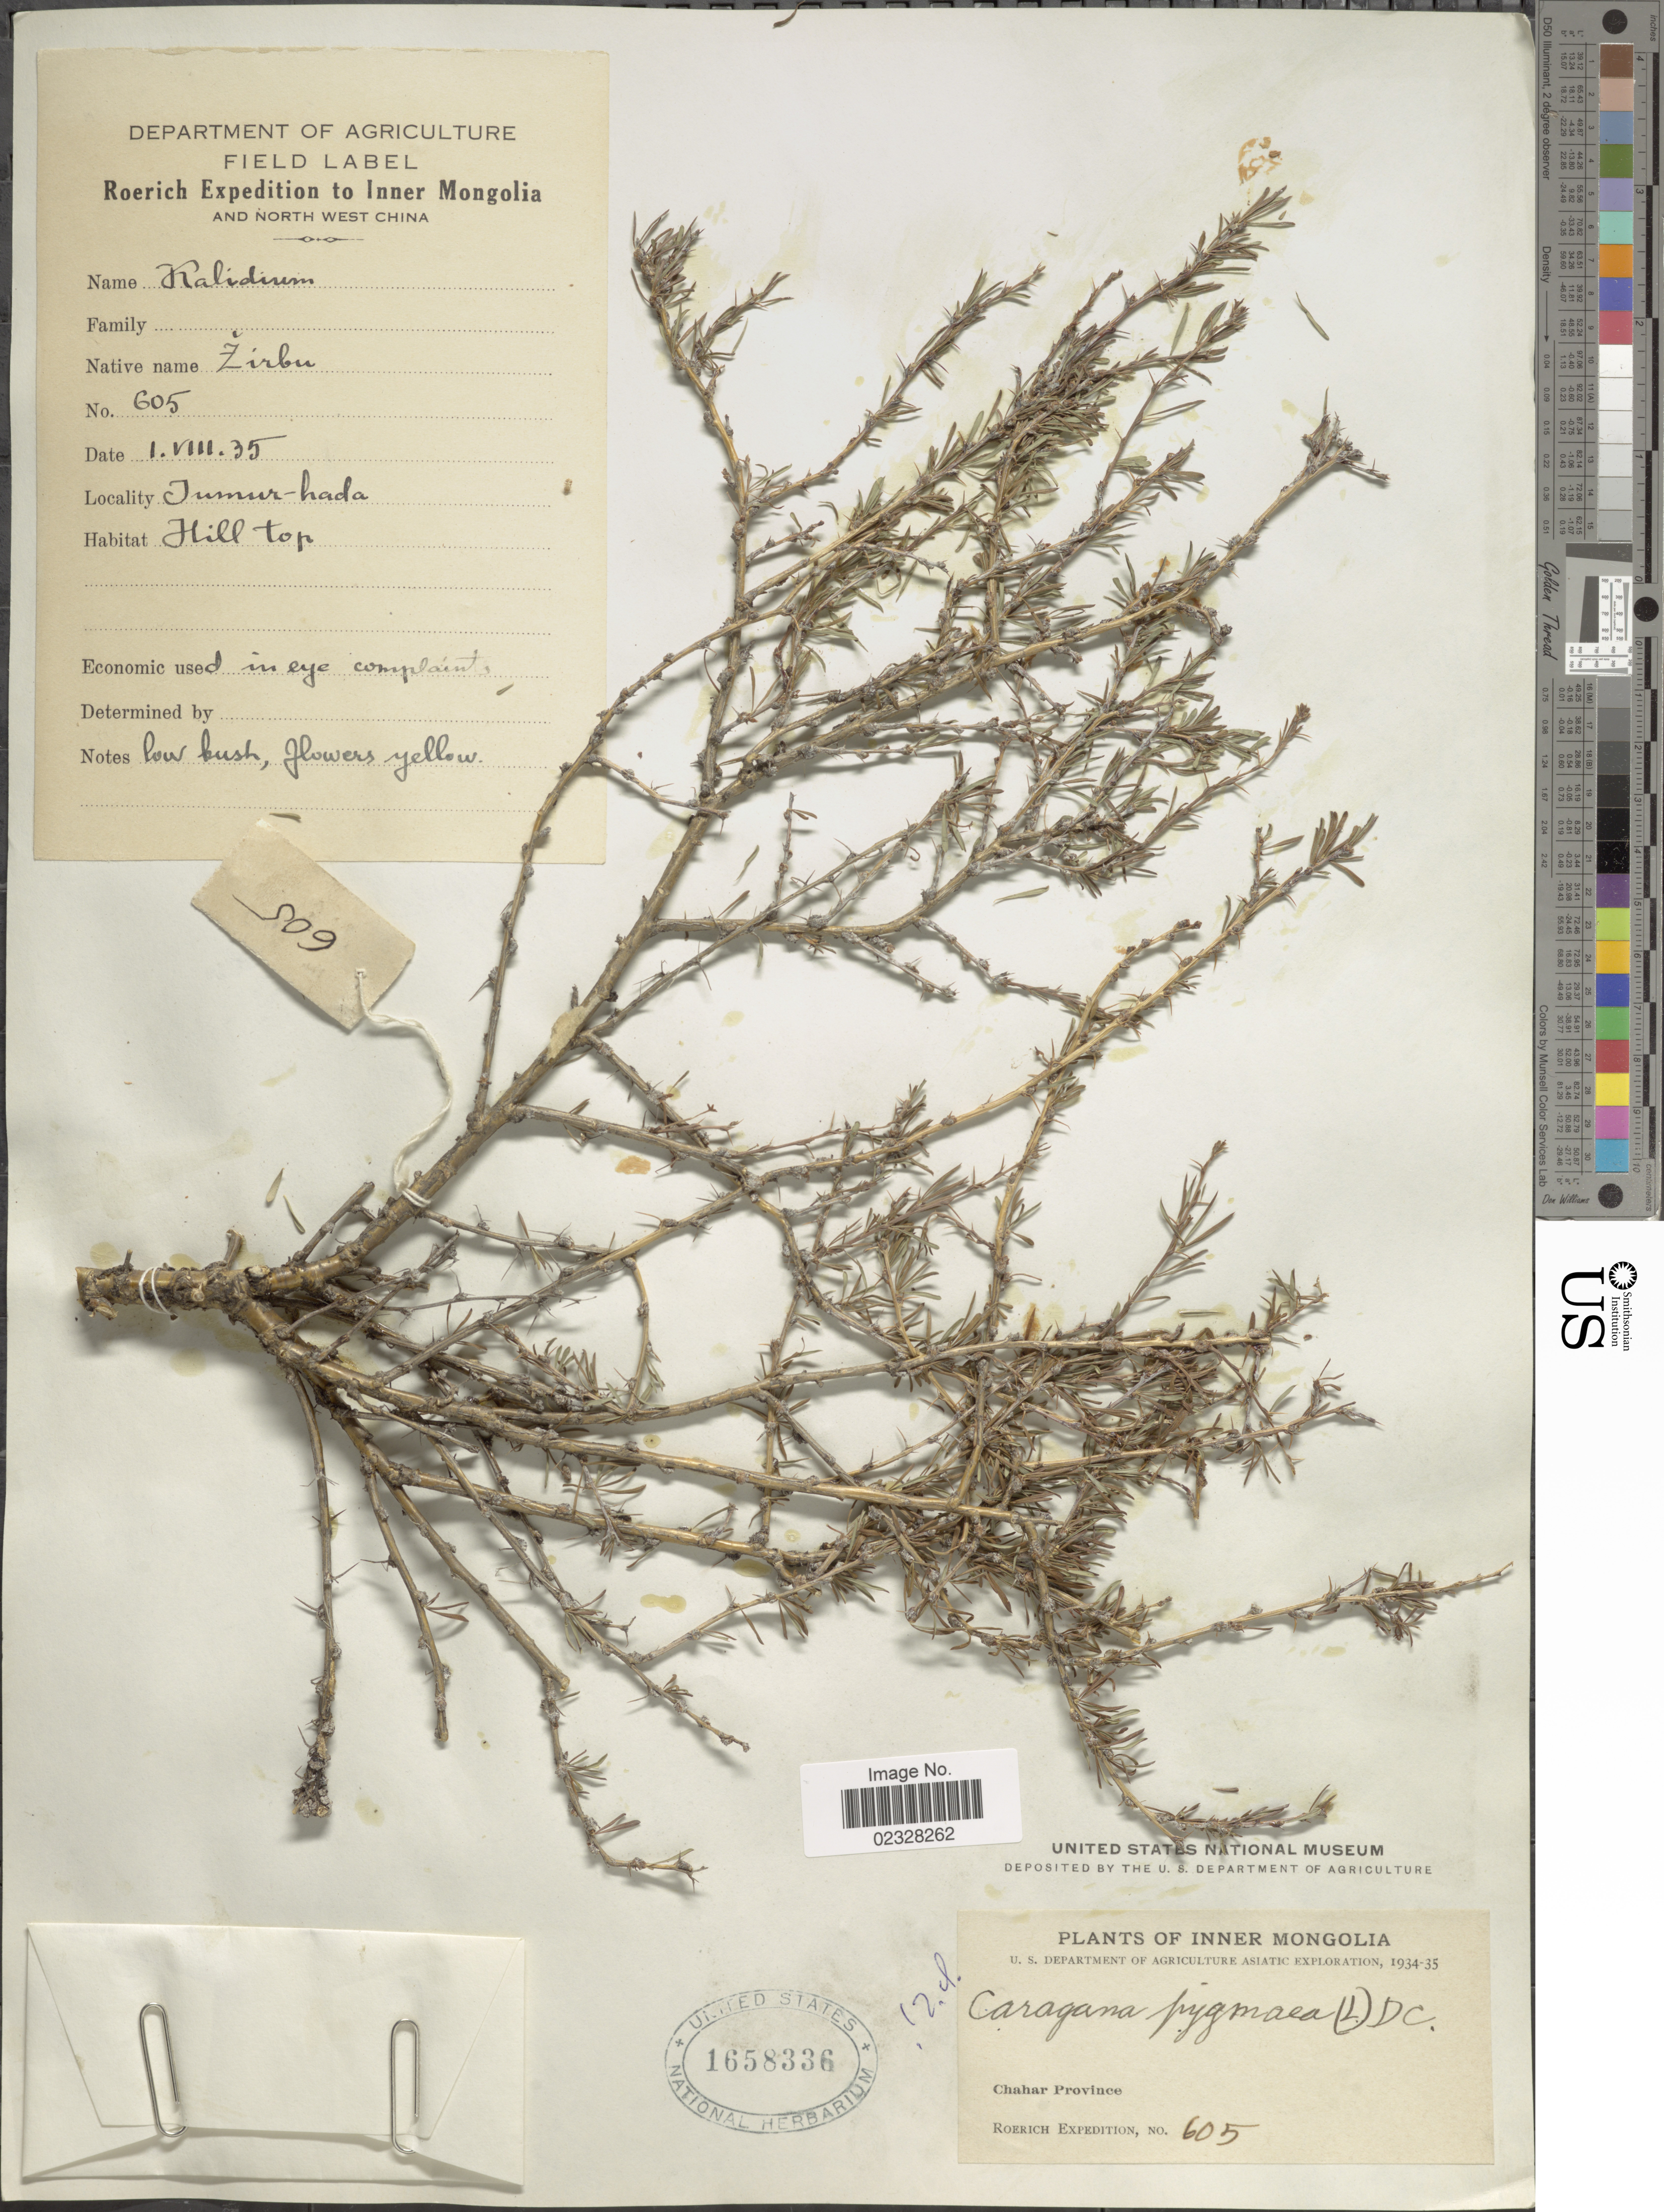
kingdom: Plantae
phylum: Tracheophyta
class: Magnoliopsida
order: Fabales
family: Fabaceae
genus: Caragana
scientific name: Caragana pygmaea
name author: (L.) DC.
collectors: Roerich Expedition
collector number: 605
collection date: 1935-08-01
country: China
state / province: Nei Monggol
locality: Inner Mongolia, Chahar Province, Jumur-hada, Hill-top.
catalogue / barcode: US 1658336